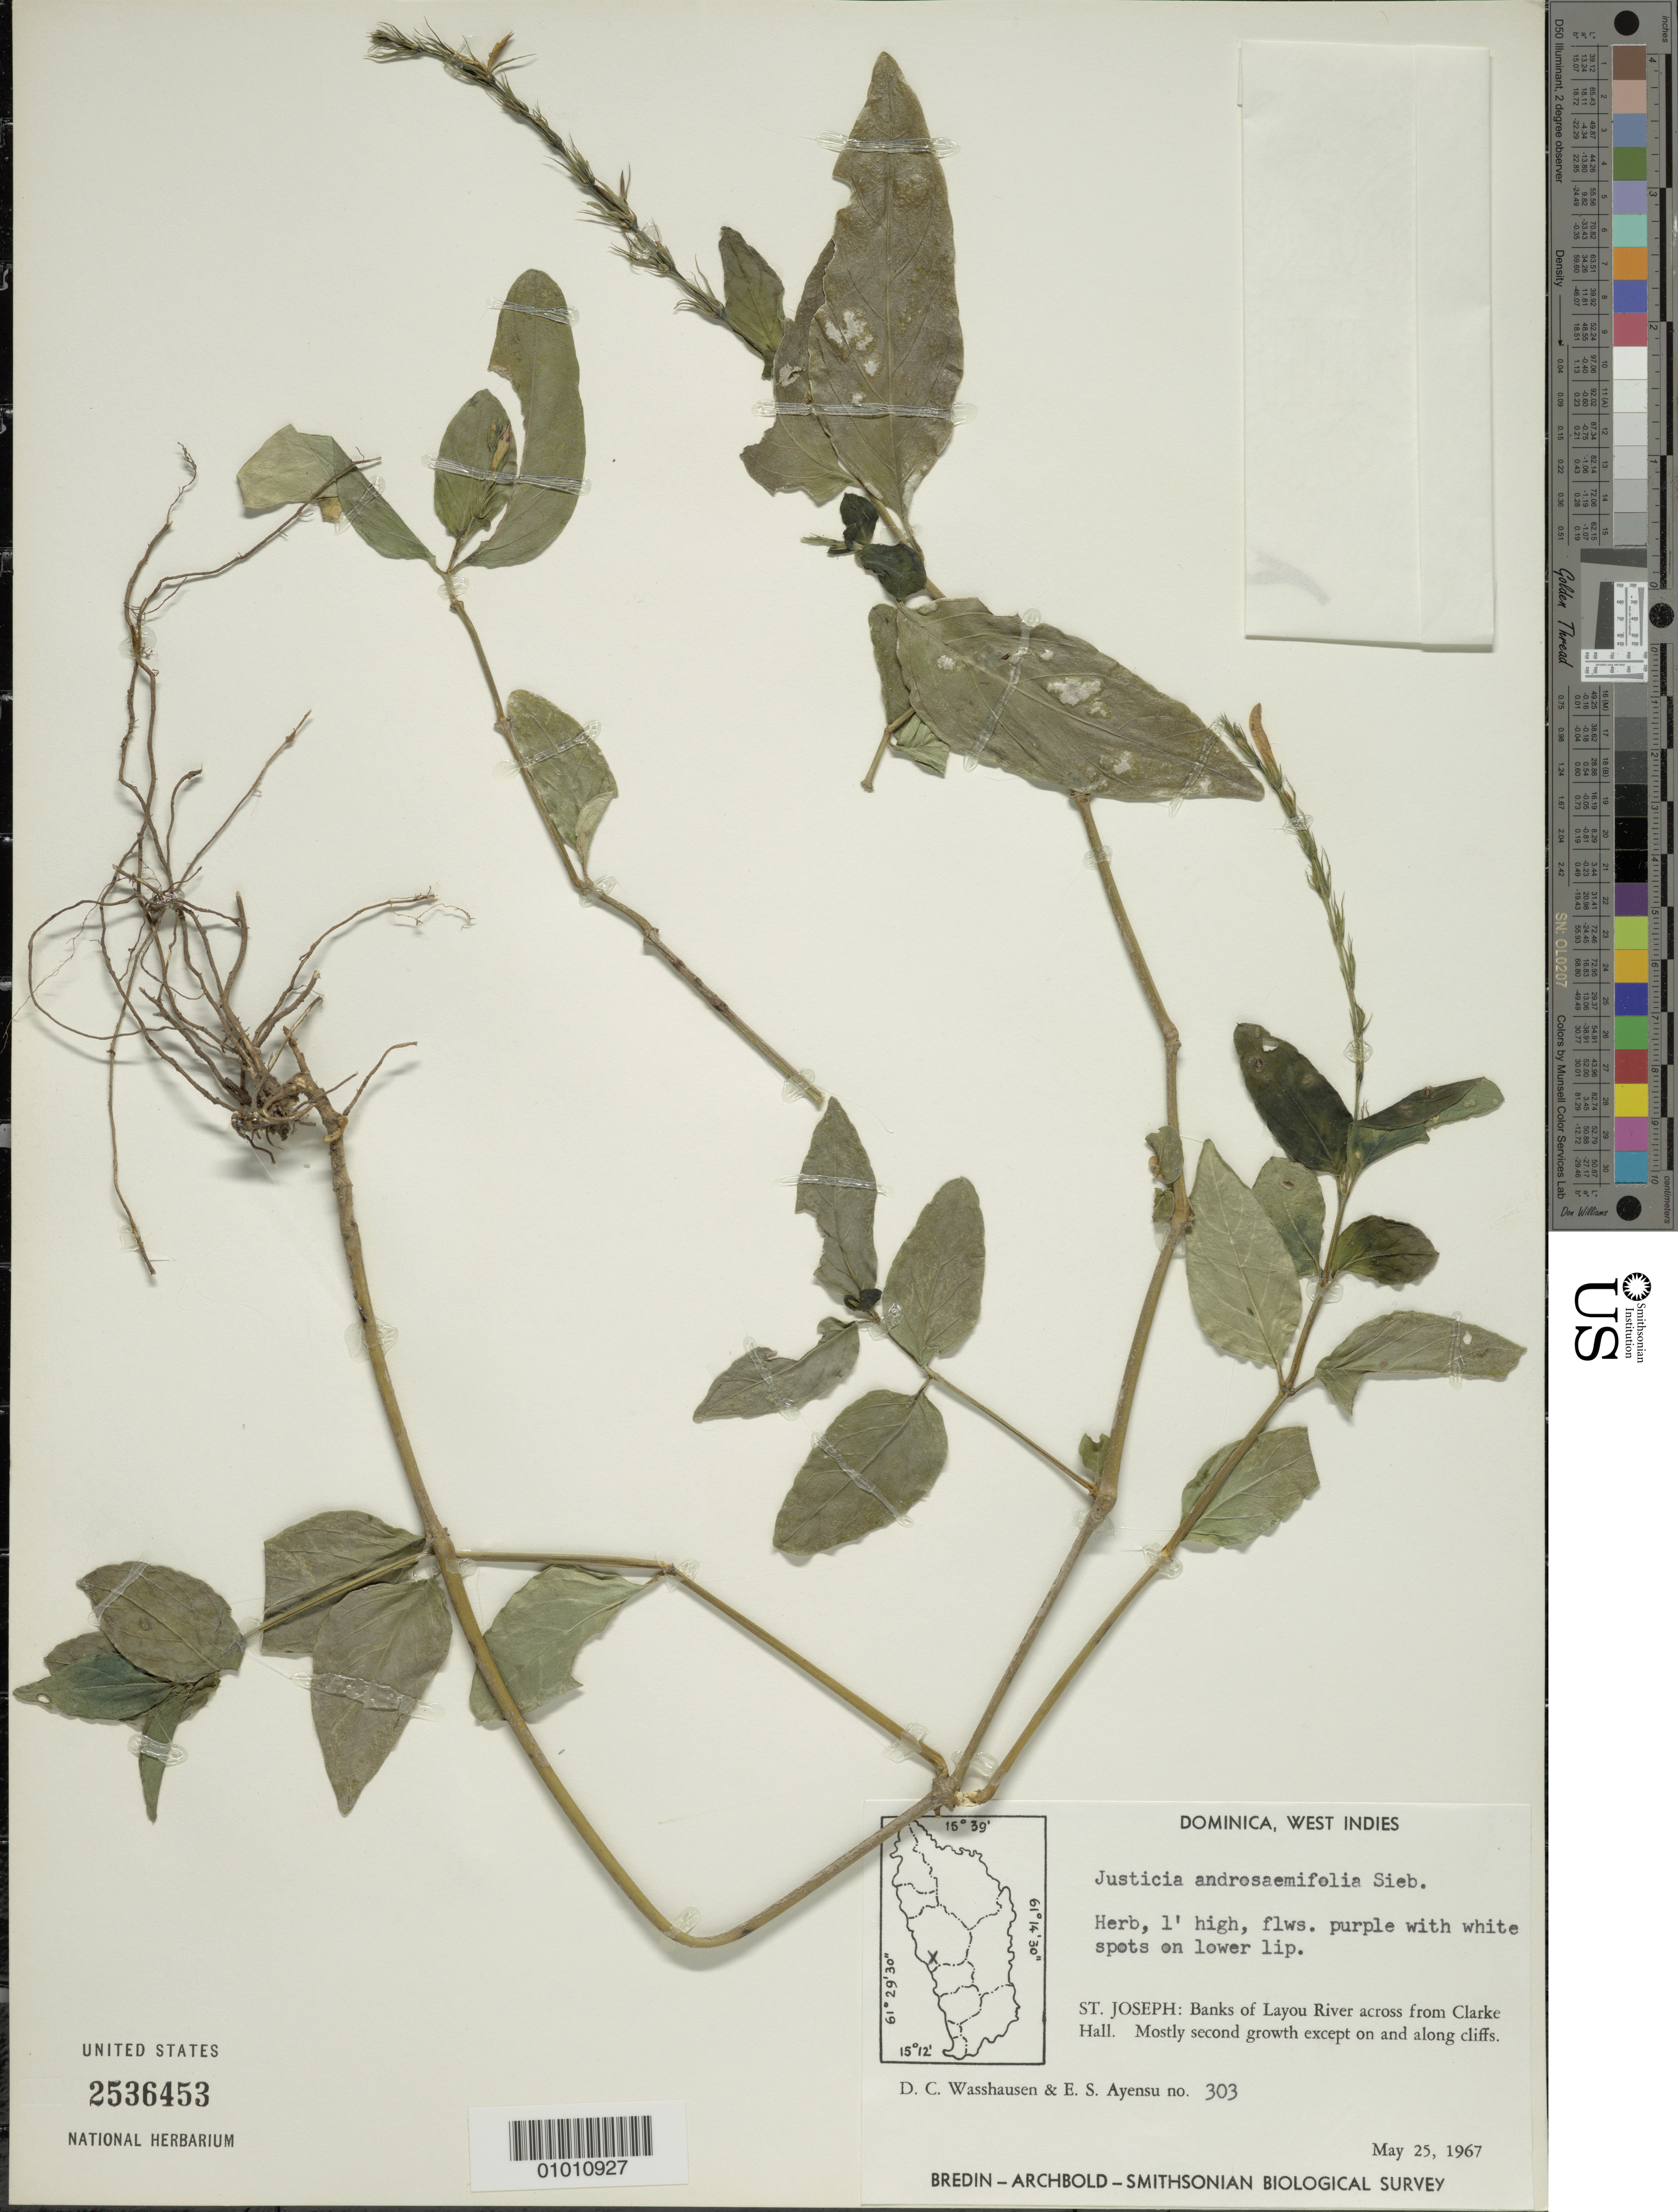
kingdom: Plantae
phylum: Tracheophyta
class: Magnoliopsida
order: Lamiales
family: Acanthaceae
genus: Justicia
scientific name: Justicia androsaemifolia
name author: Lindau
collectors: D. C. Wasshausen & E. S. Ayensu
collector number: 303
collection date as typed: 25 May 1967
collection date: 1967-05-25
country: Dominica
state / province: St. Joseph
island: Dominica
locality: Banks of Layou River, across from Clarke Hall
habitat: Mostly second growth except on and along cliffs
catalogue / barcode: US 2536453